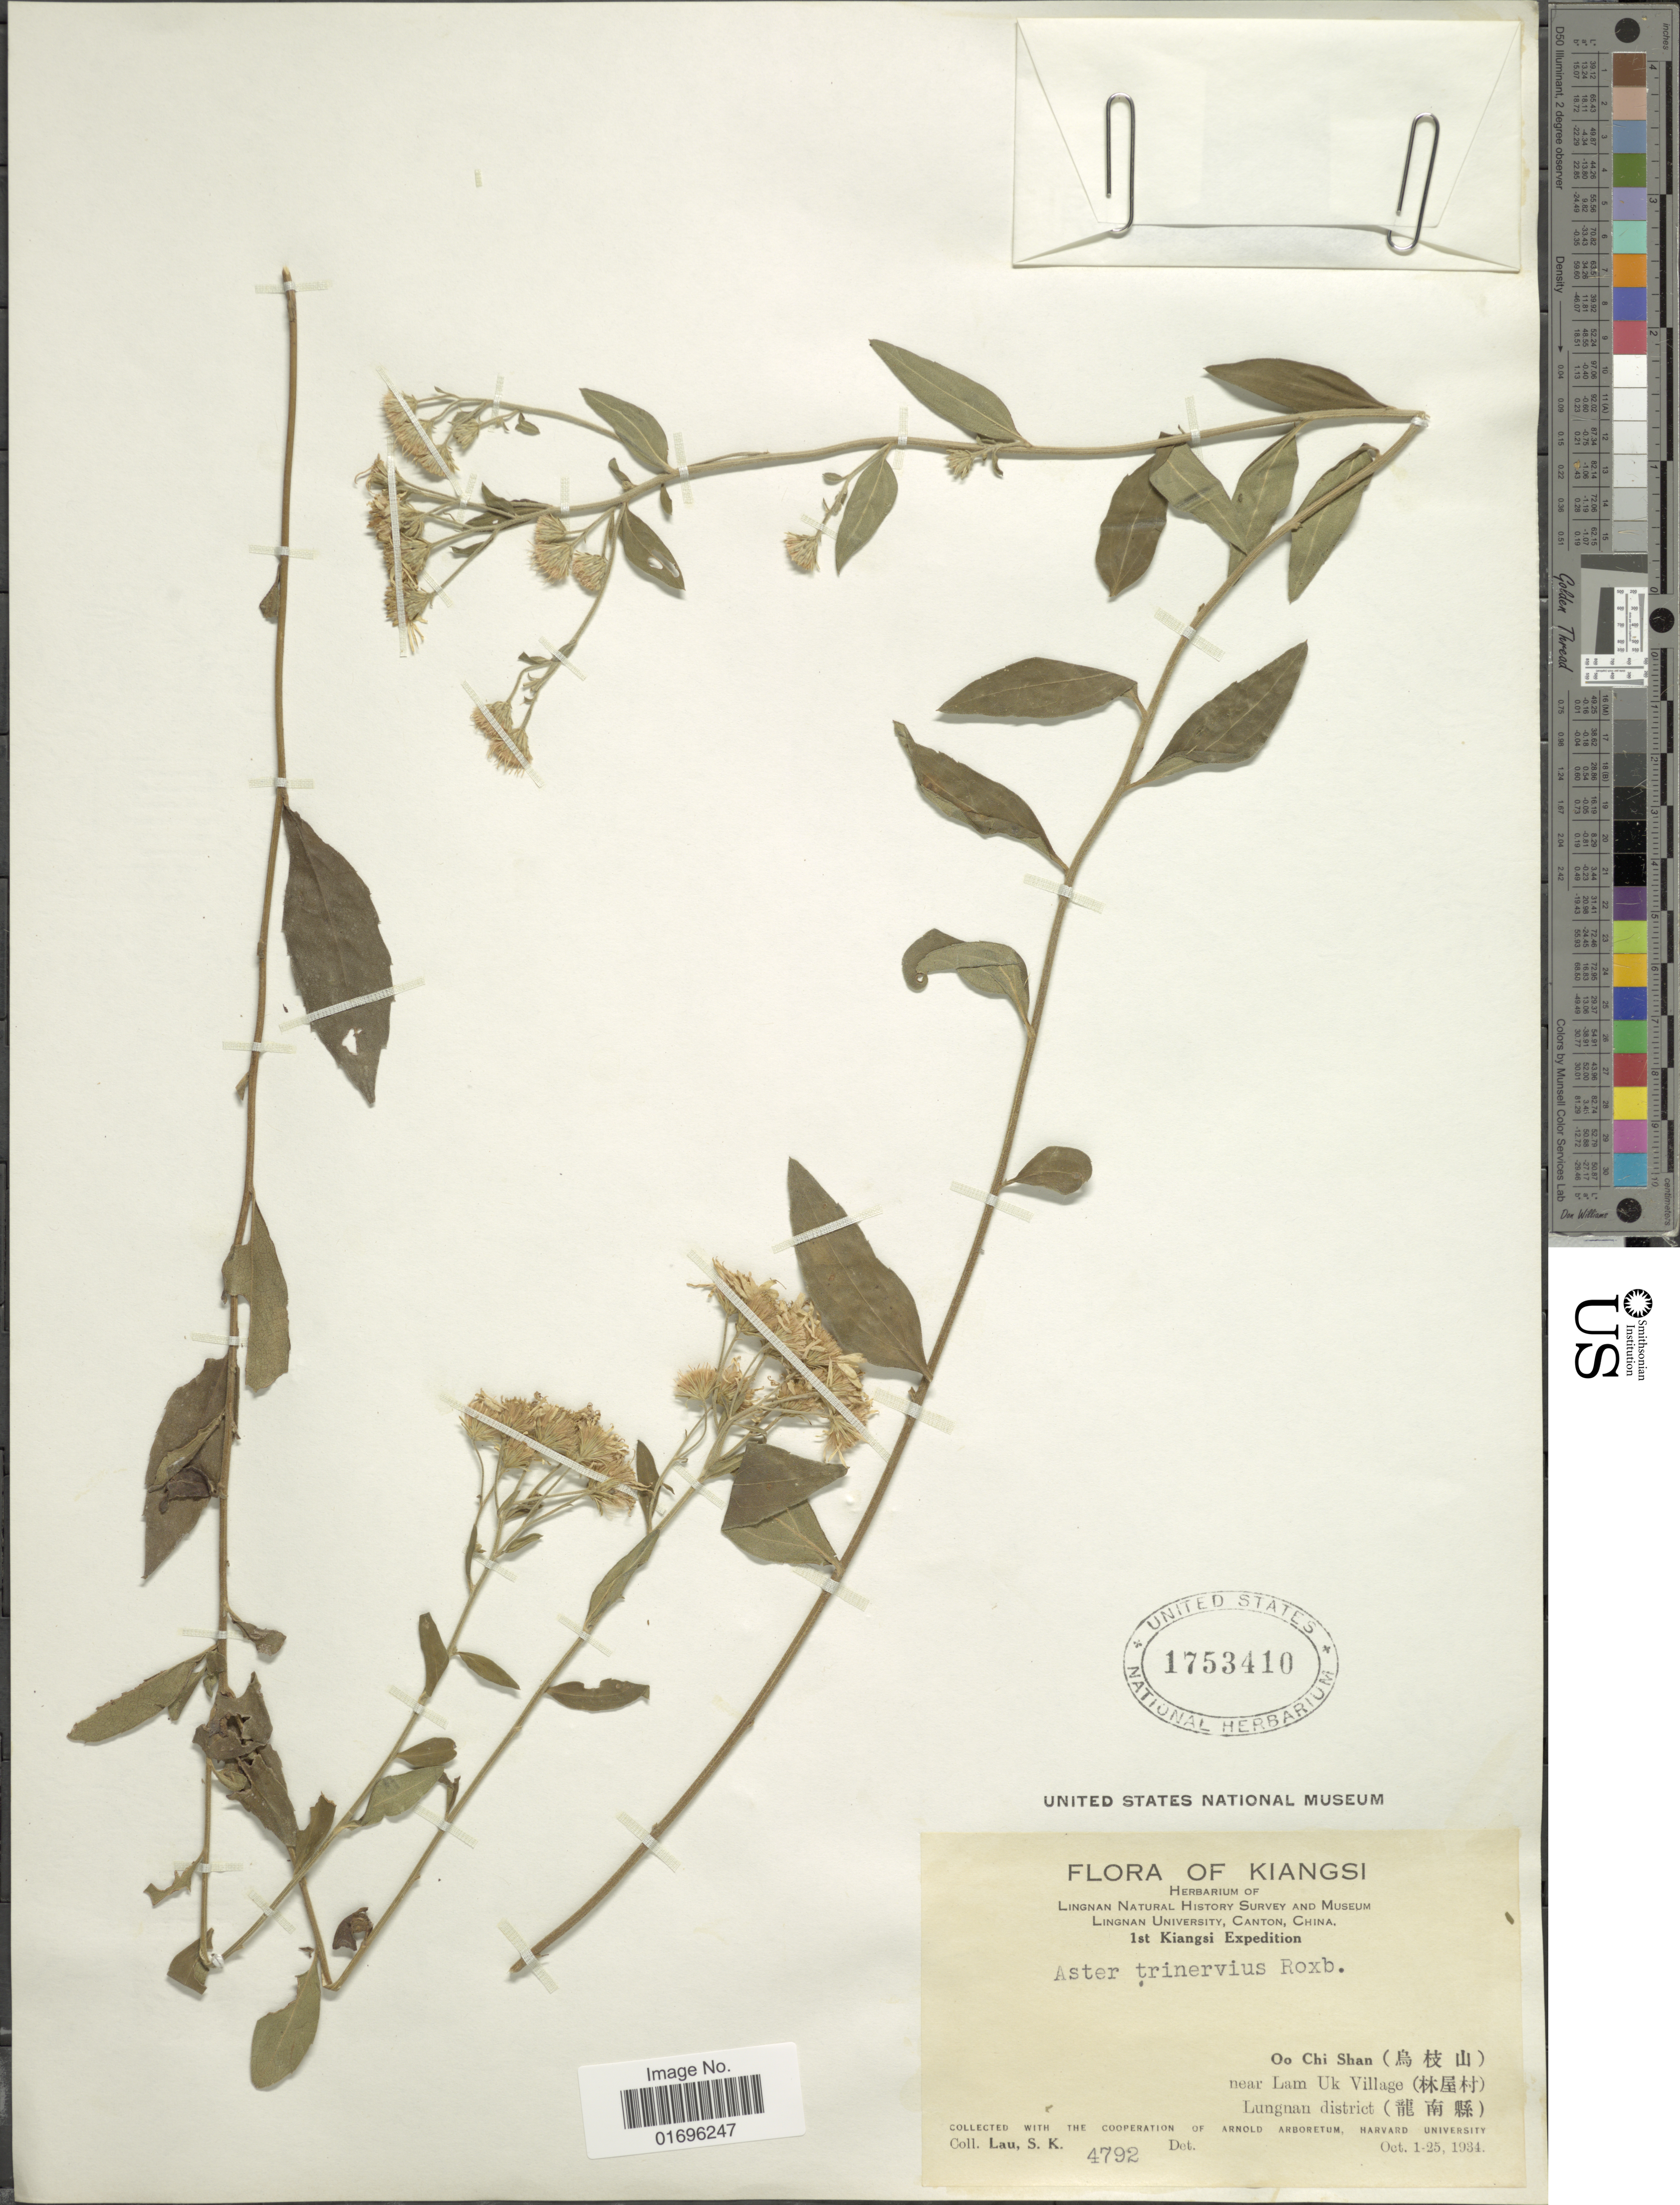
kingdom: Plantae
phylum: Tracheophyta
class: Magnoliopsida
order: Asterales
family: Asteraceae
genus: Aster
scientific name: Aster ageratoides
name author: Turcz.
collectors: S. K. Lau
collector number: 4792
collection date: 1934-10-01/1934-10-25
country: China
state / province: Jiangxi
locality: Kiangsi. Oo Chi Shan (X), near Lam Uk Village (X). Lungnau district (X).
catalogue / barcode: US 1753410